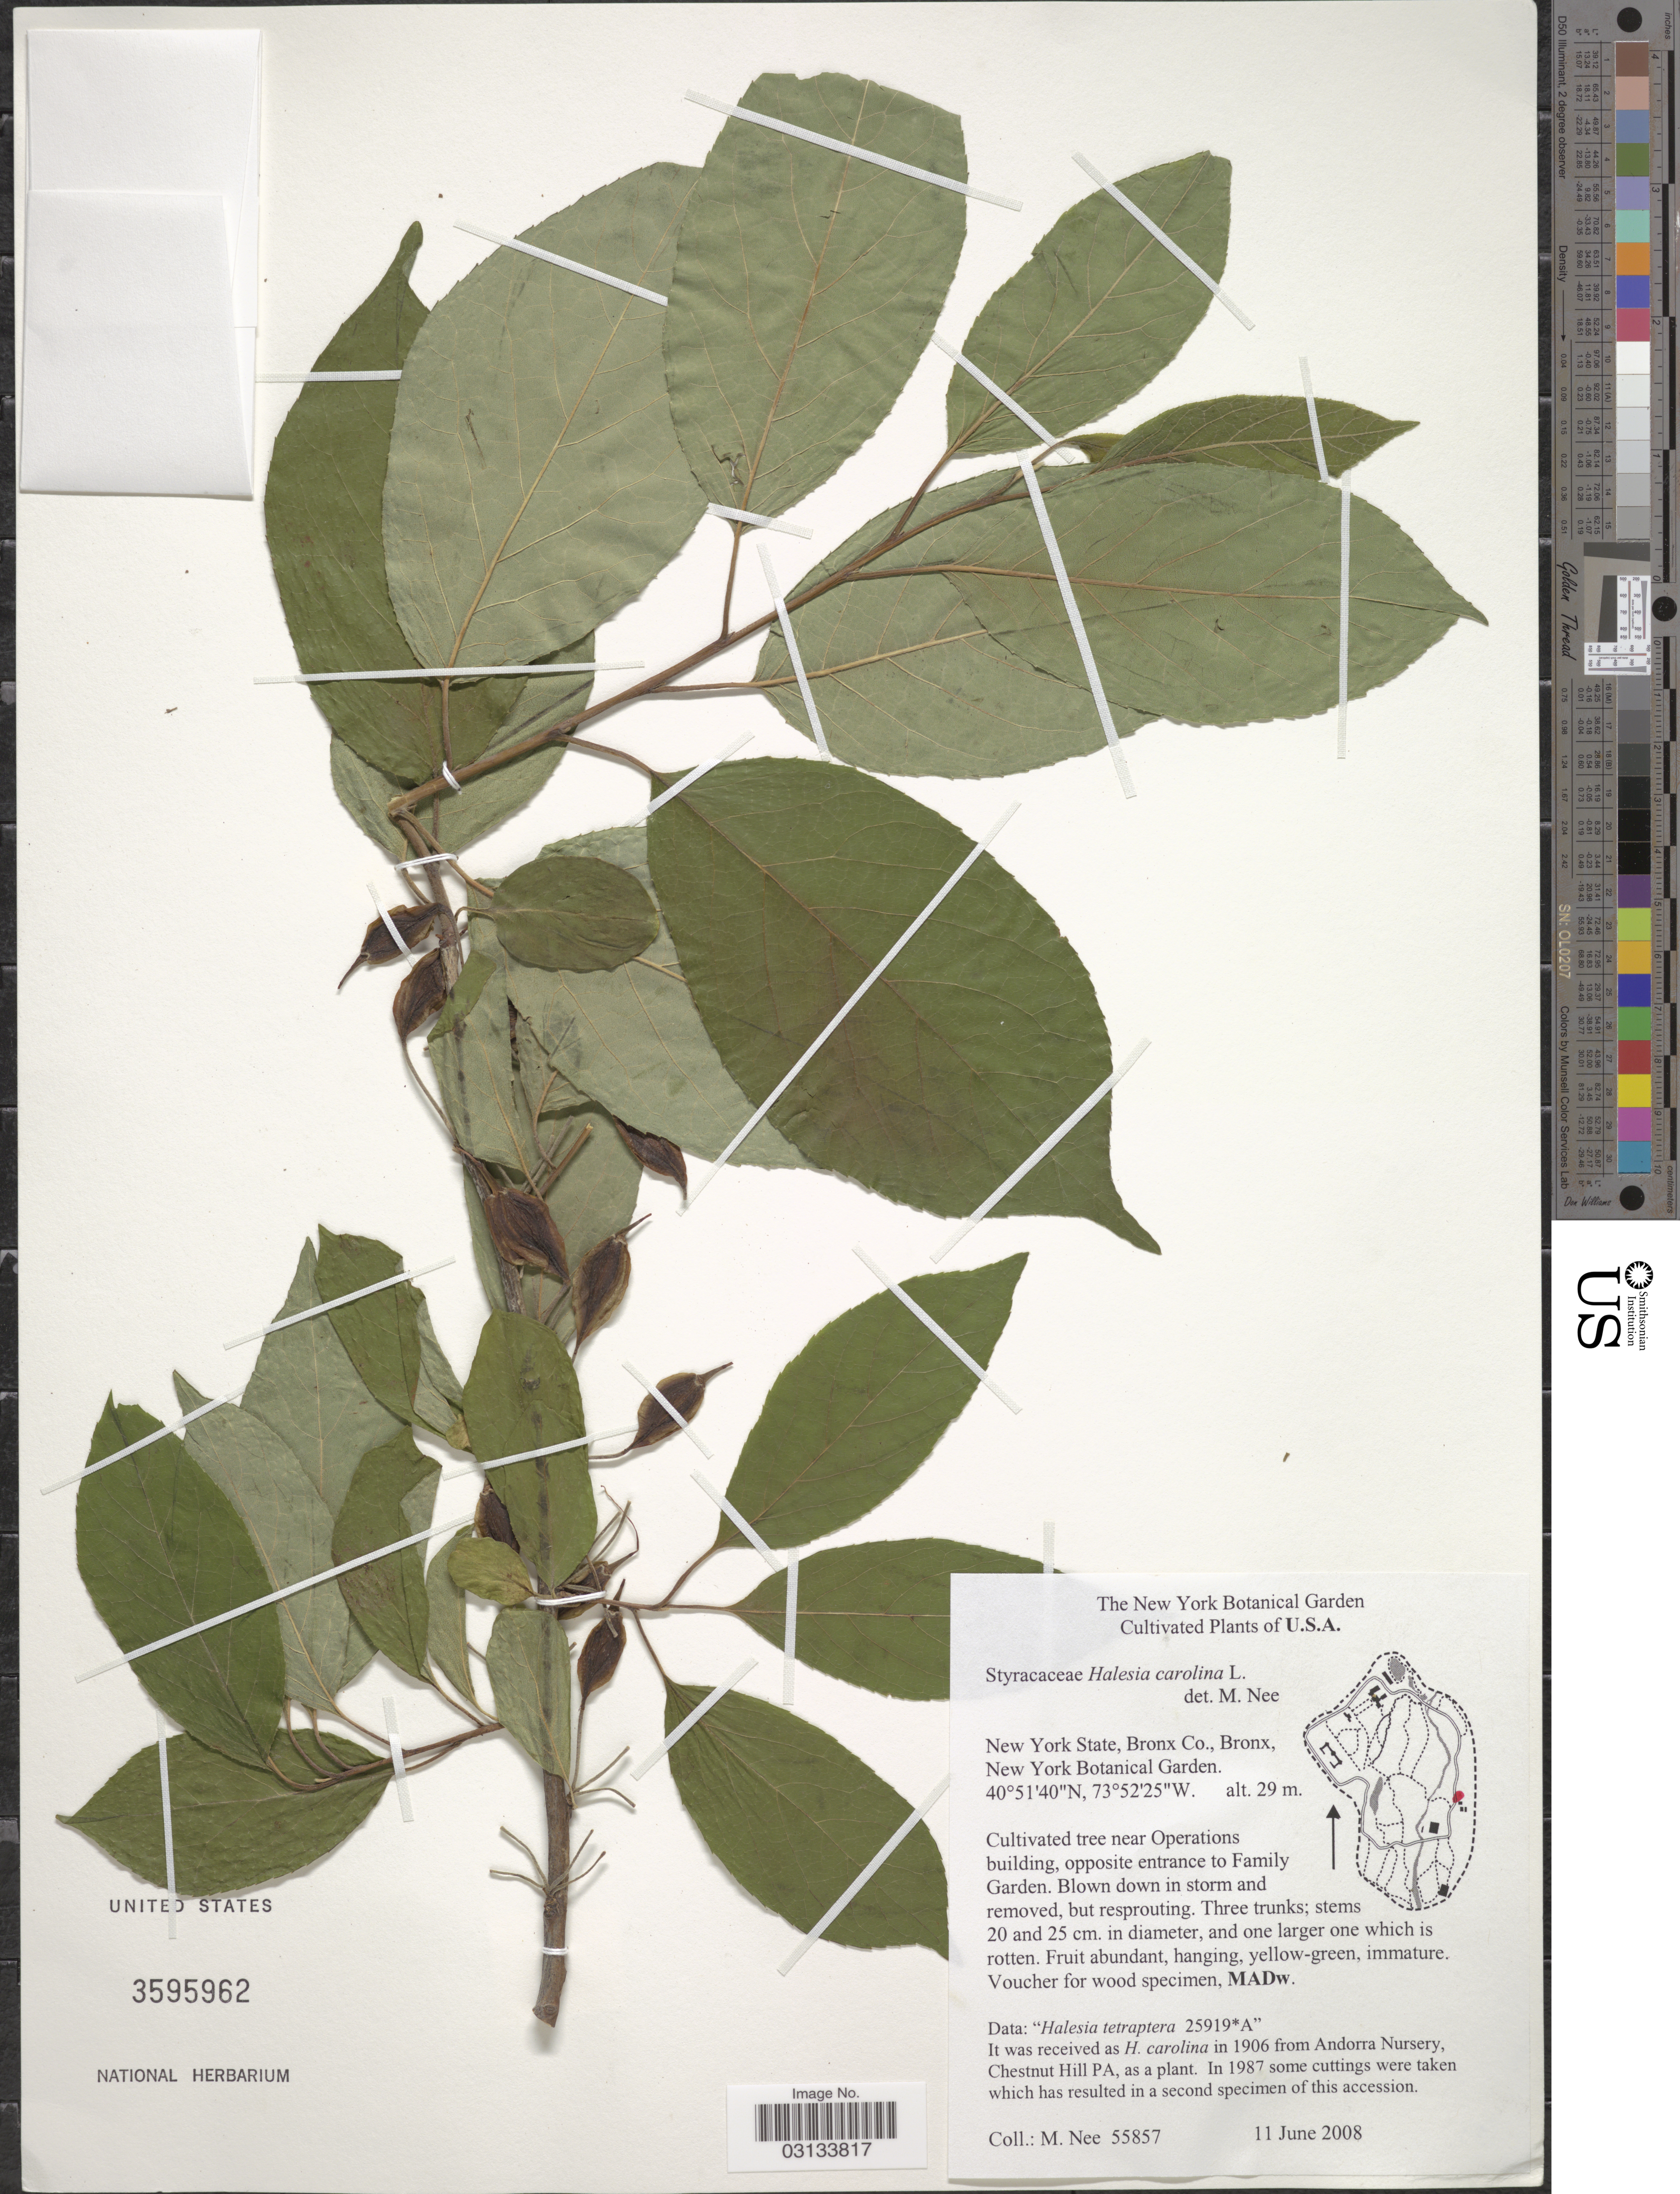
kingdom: Plantae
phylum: Tracheophyta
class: Magnoliopsida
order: Ericales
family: Styracaceae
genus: Halesia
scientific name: Halesia carolina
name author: L.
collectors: M. Nee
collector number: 55857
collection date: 2008-06-11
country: United States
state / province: New York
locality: U.S.A. Bronx Co., Bronx, New York Botanical Garden.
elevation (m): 29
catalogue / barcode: US 3595962